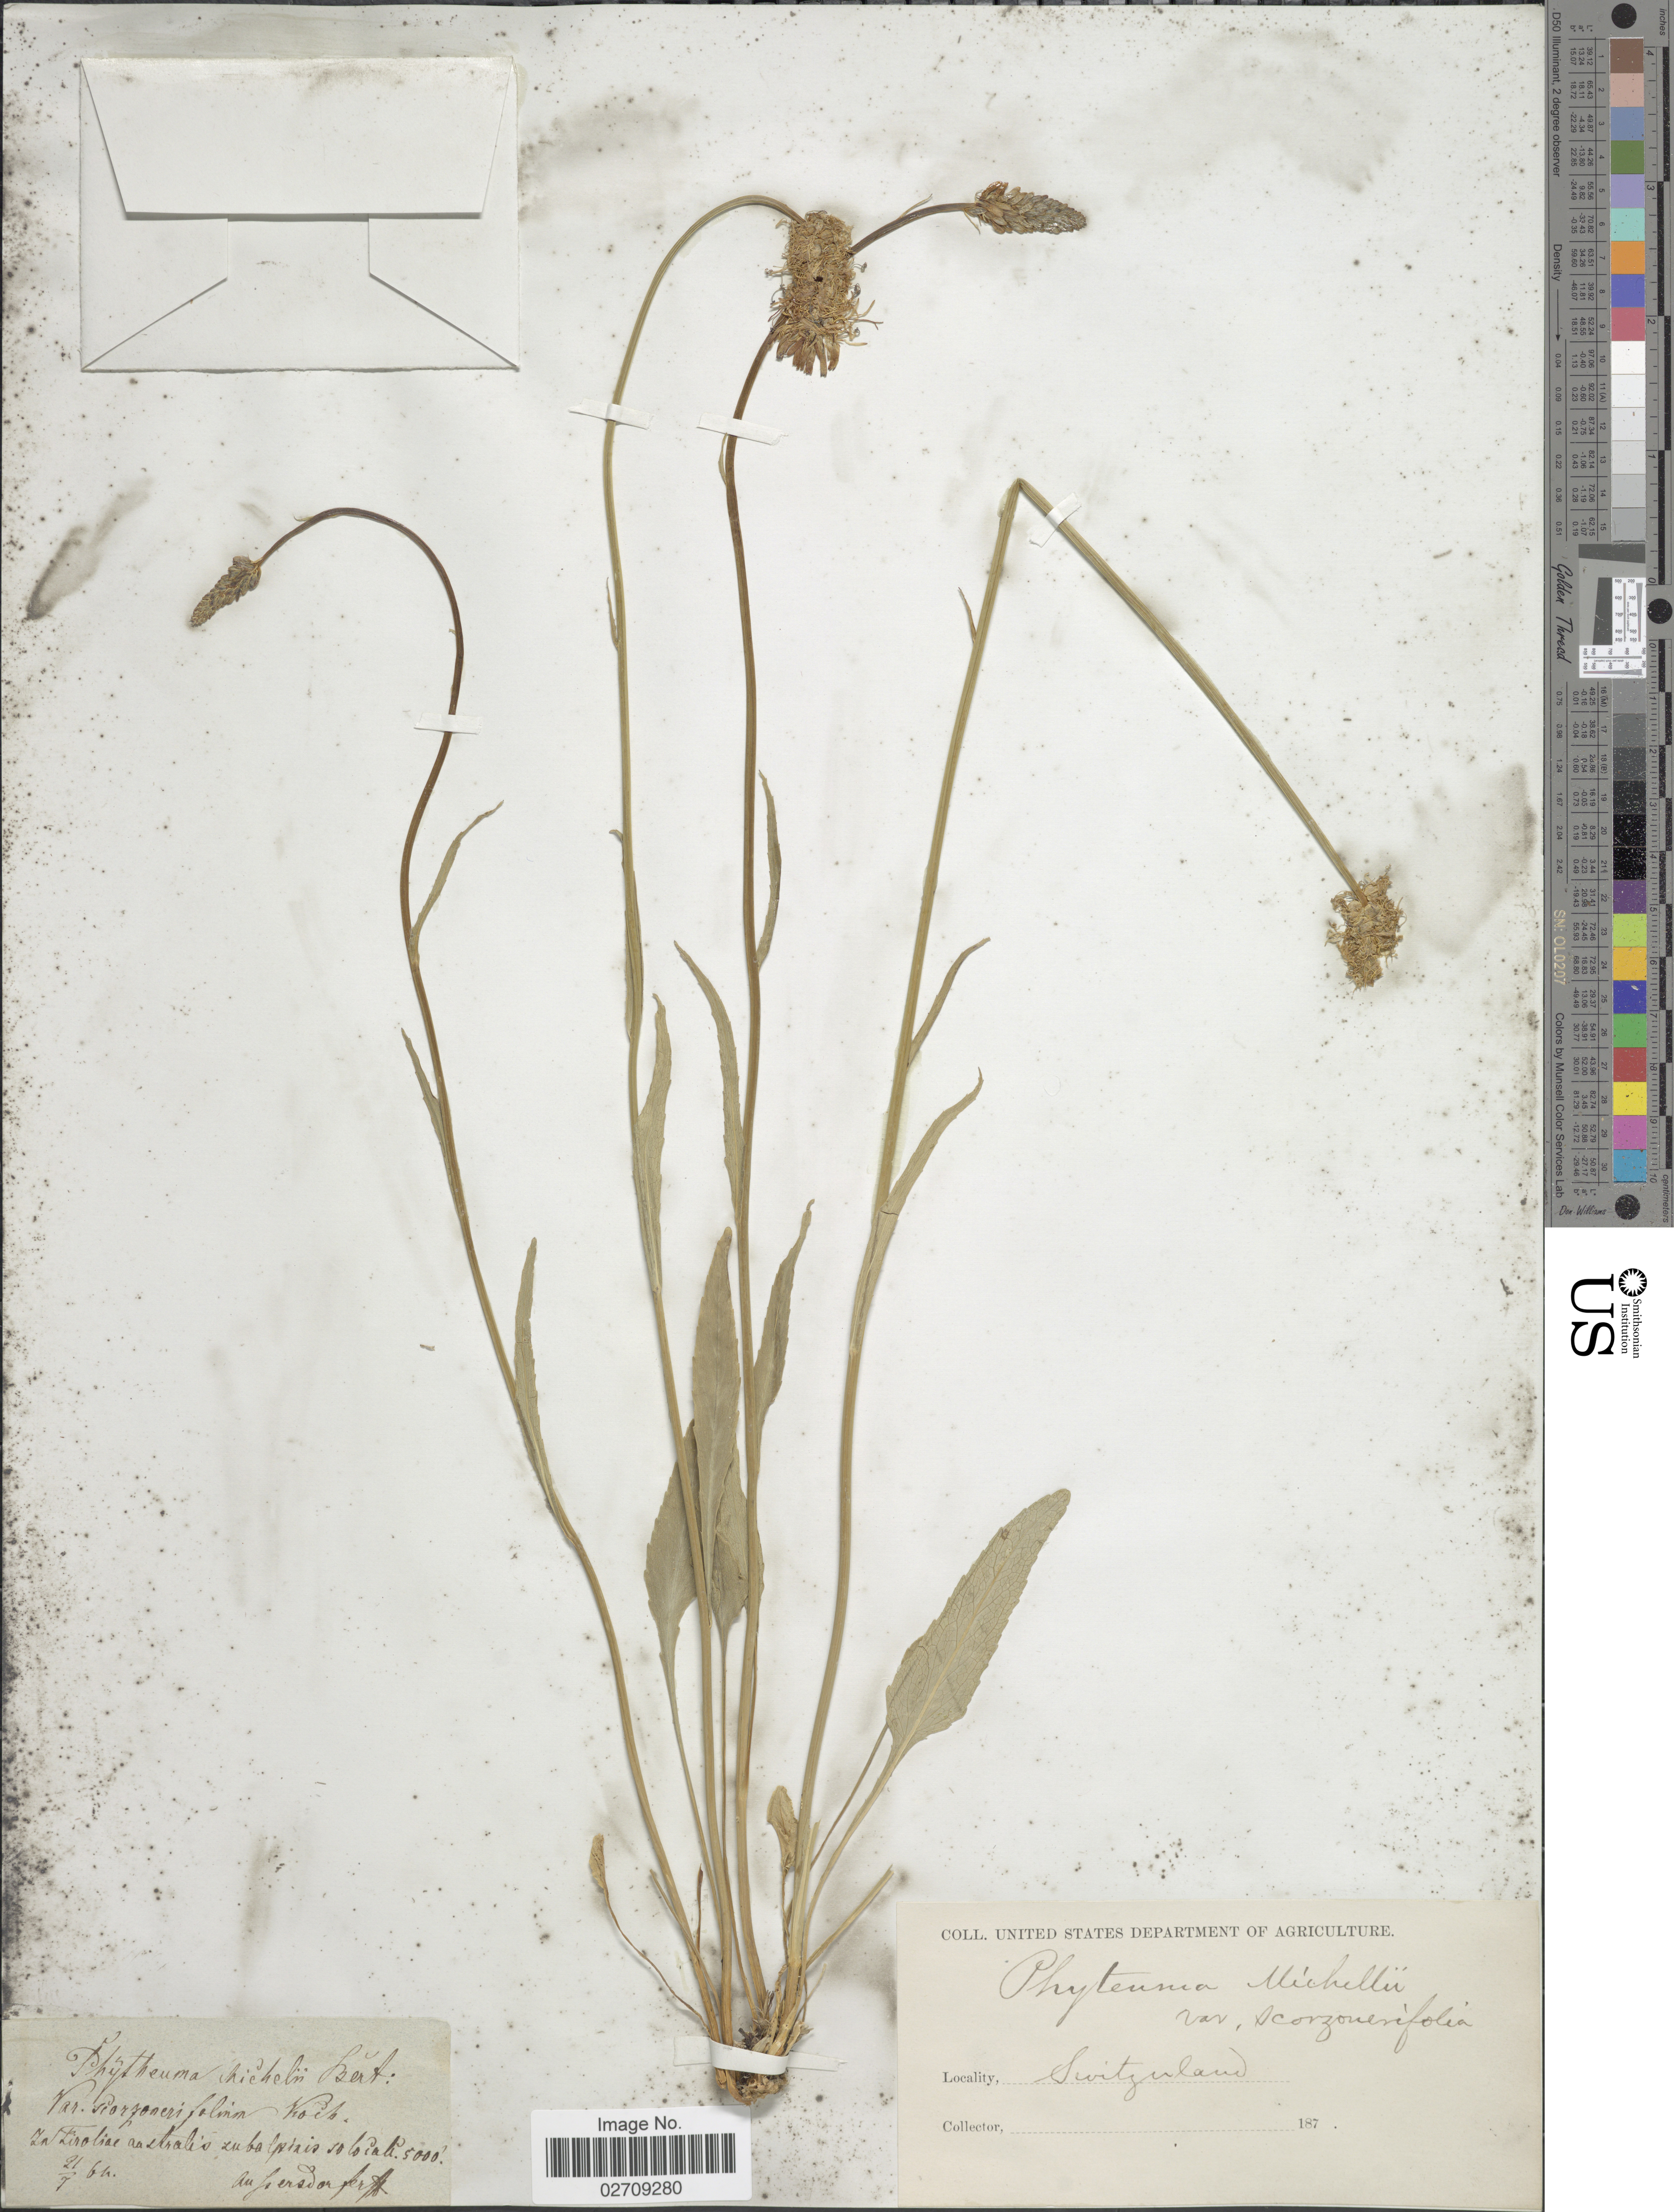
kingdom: Plantae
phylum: Tracheophyta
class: Magnoliopsida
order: Asterales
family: Campanulaceae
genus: Phyteuma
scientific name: Phyteuma michelii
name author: All.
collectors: ex herb. U. S. Department of Agriculture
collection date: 1864-07-21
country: Switzerland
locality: In Tiroliae australis subalpinis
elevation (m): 1524